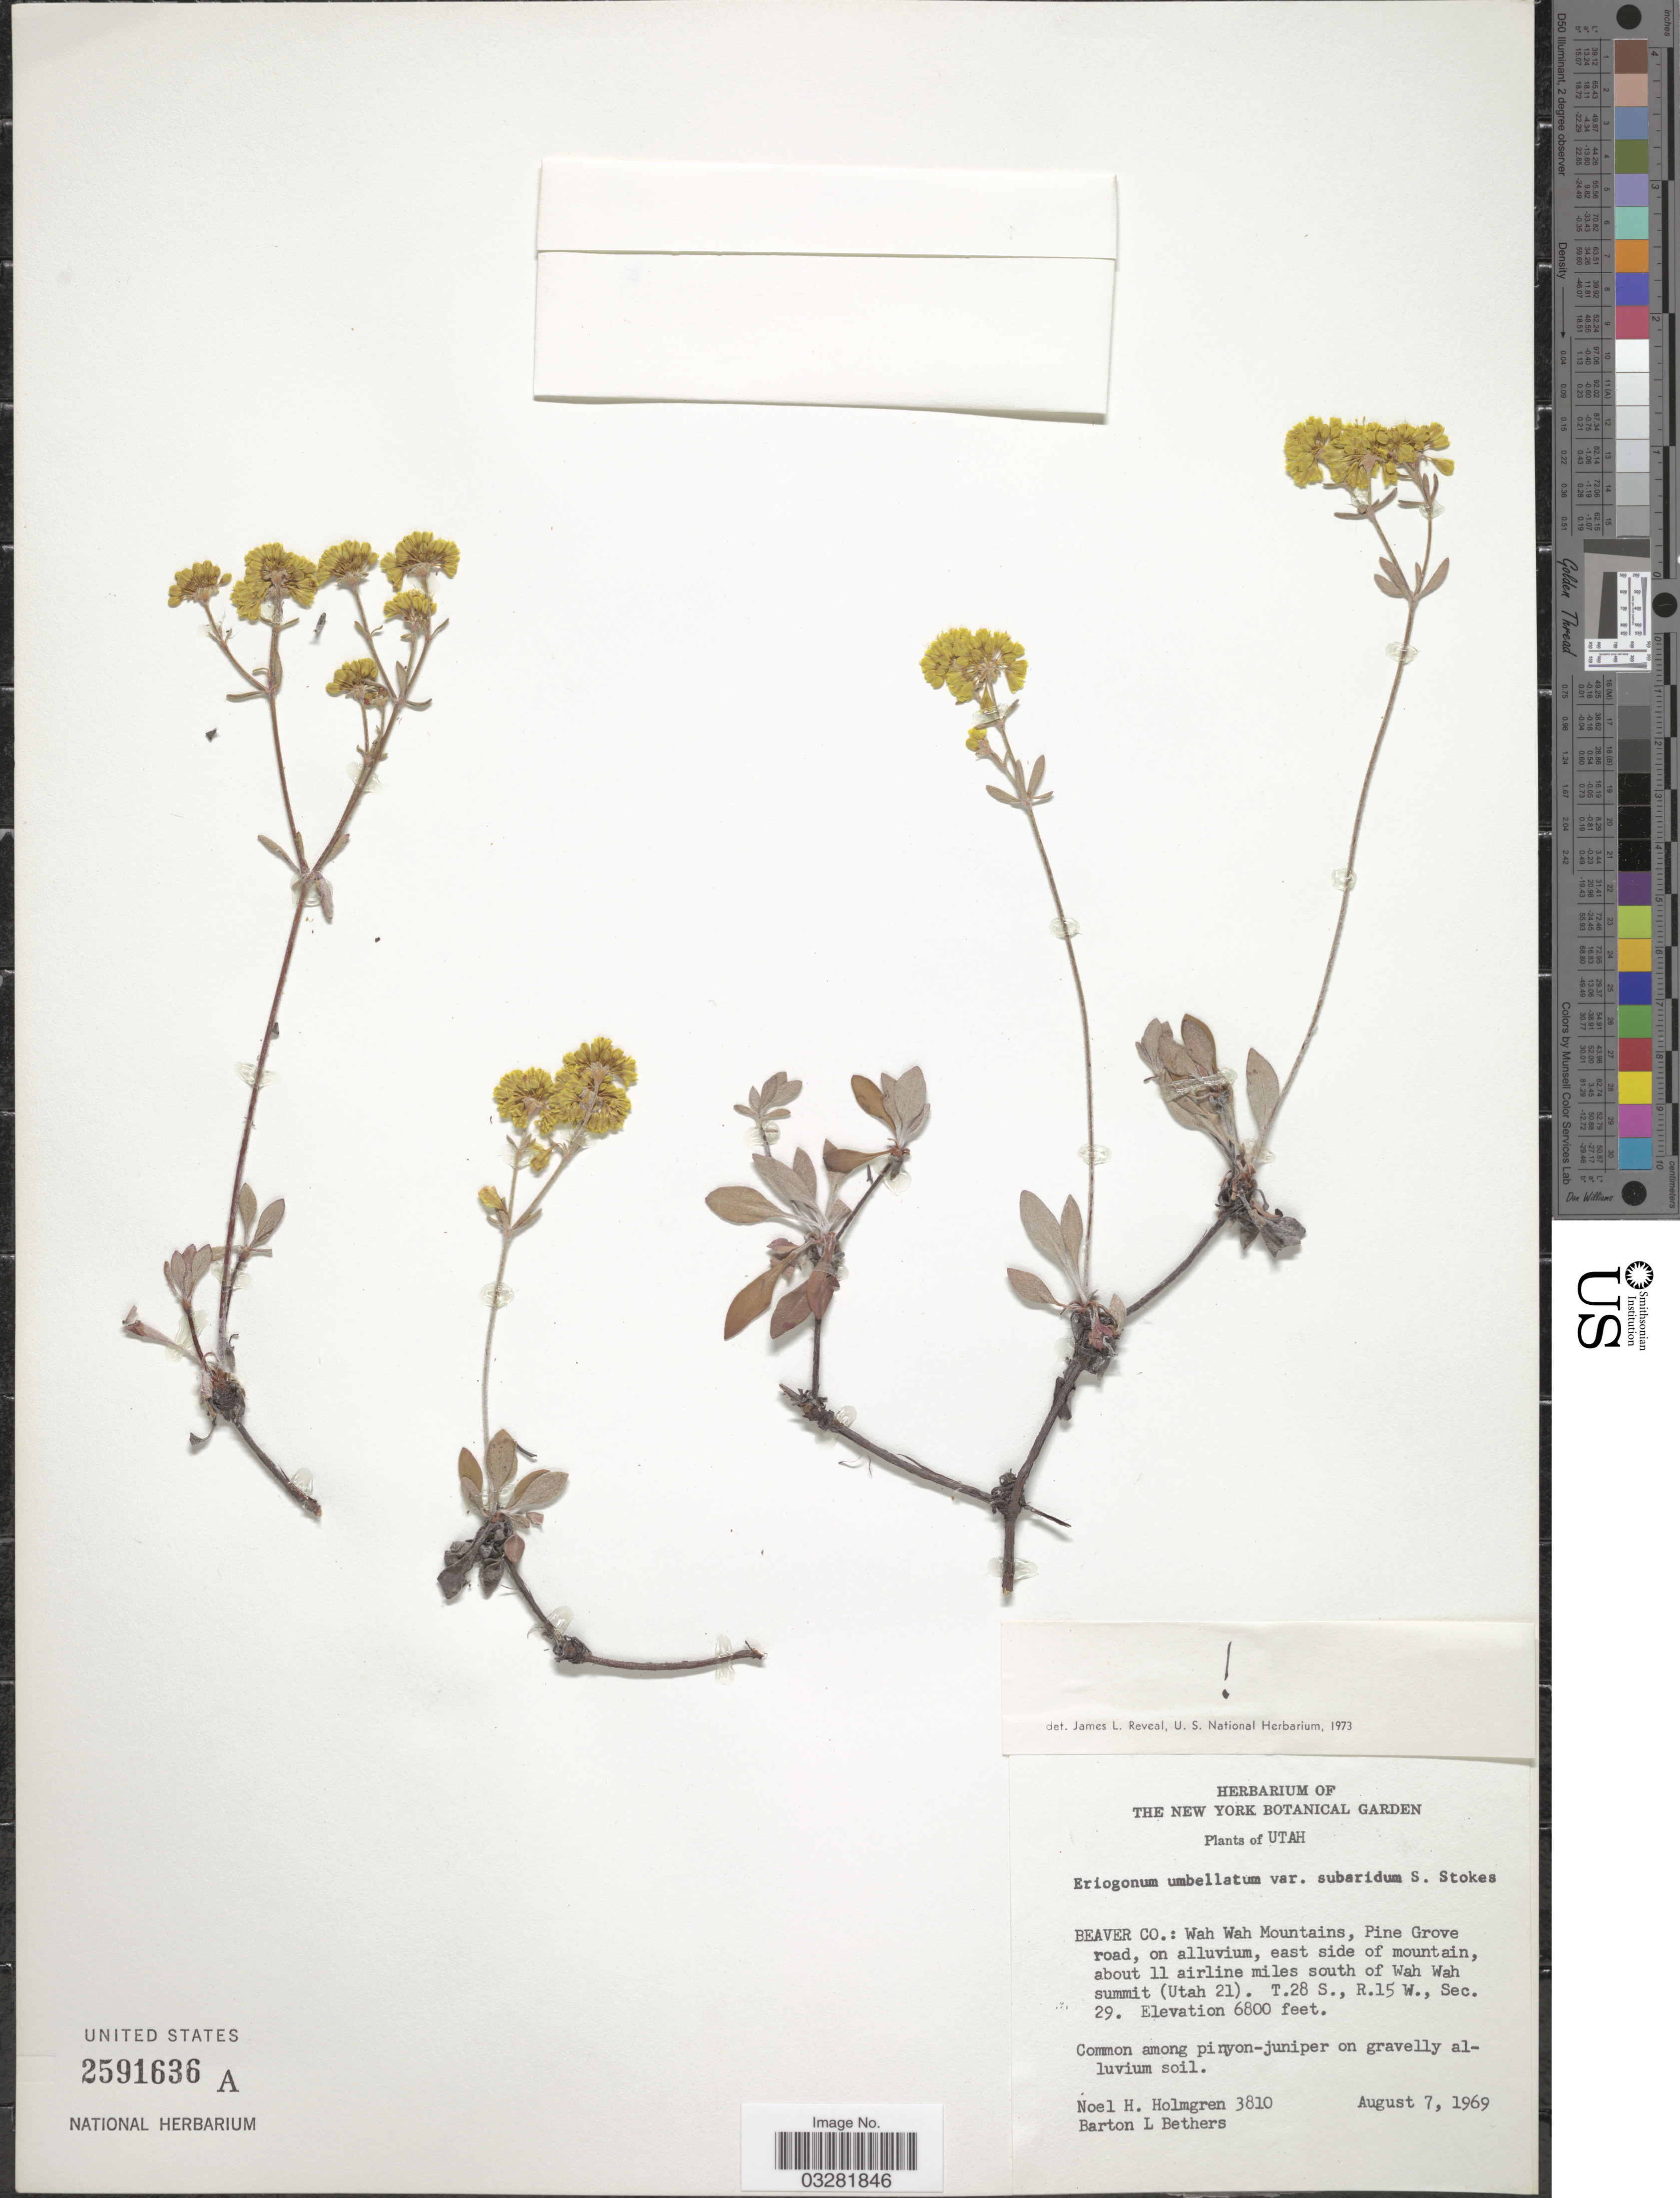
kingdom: Plantae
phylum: Tracheophyta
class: Magnoliopsida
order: Caryophyllales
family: Polygonaceae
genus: Eriogonum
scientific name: Eriogonum umbellatum var. subalpinum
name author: M.E. Jones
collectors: N. H. Holmgren & B. Bethers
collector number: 3810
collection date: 1969-08-07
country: United States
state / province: Utah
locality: Beaver Co.: Wah Wah Mountains, Pine Grove road, on alluvium, east side of mountain, about 11 airline miles south of Wah Wah summit (Utah 21). T.28 S., R.15 W., Sec. 29.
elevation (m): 2073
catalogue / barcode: US 2591636A